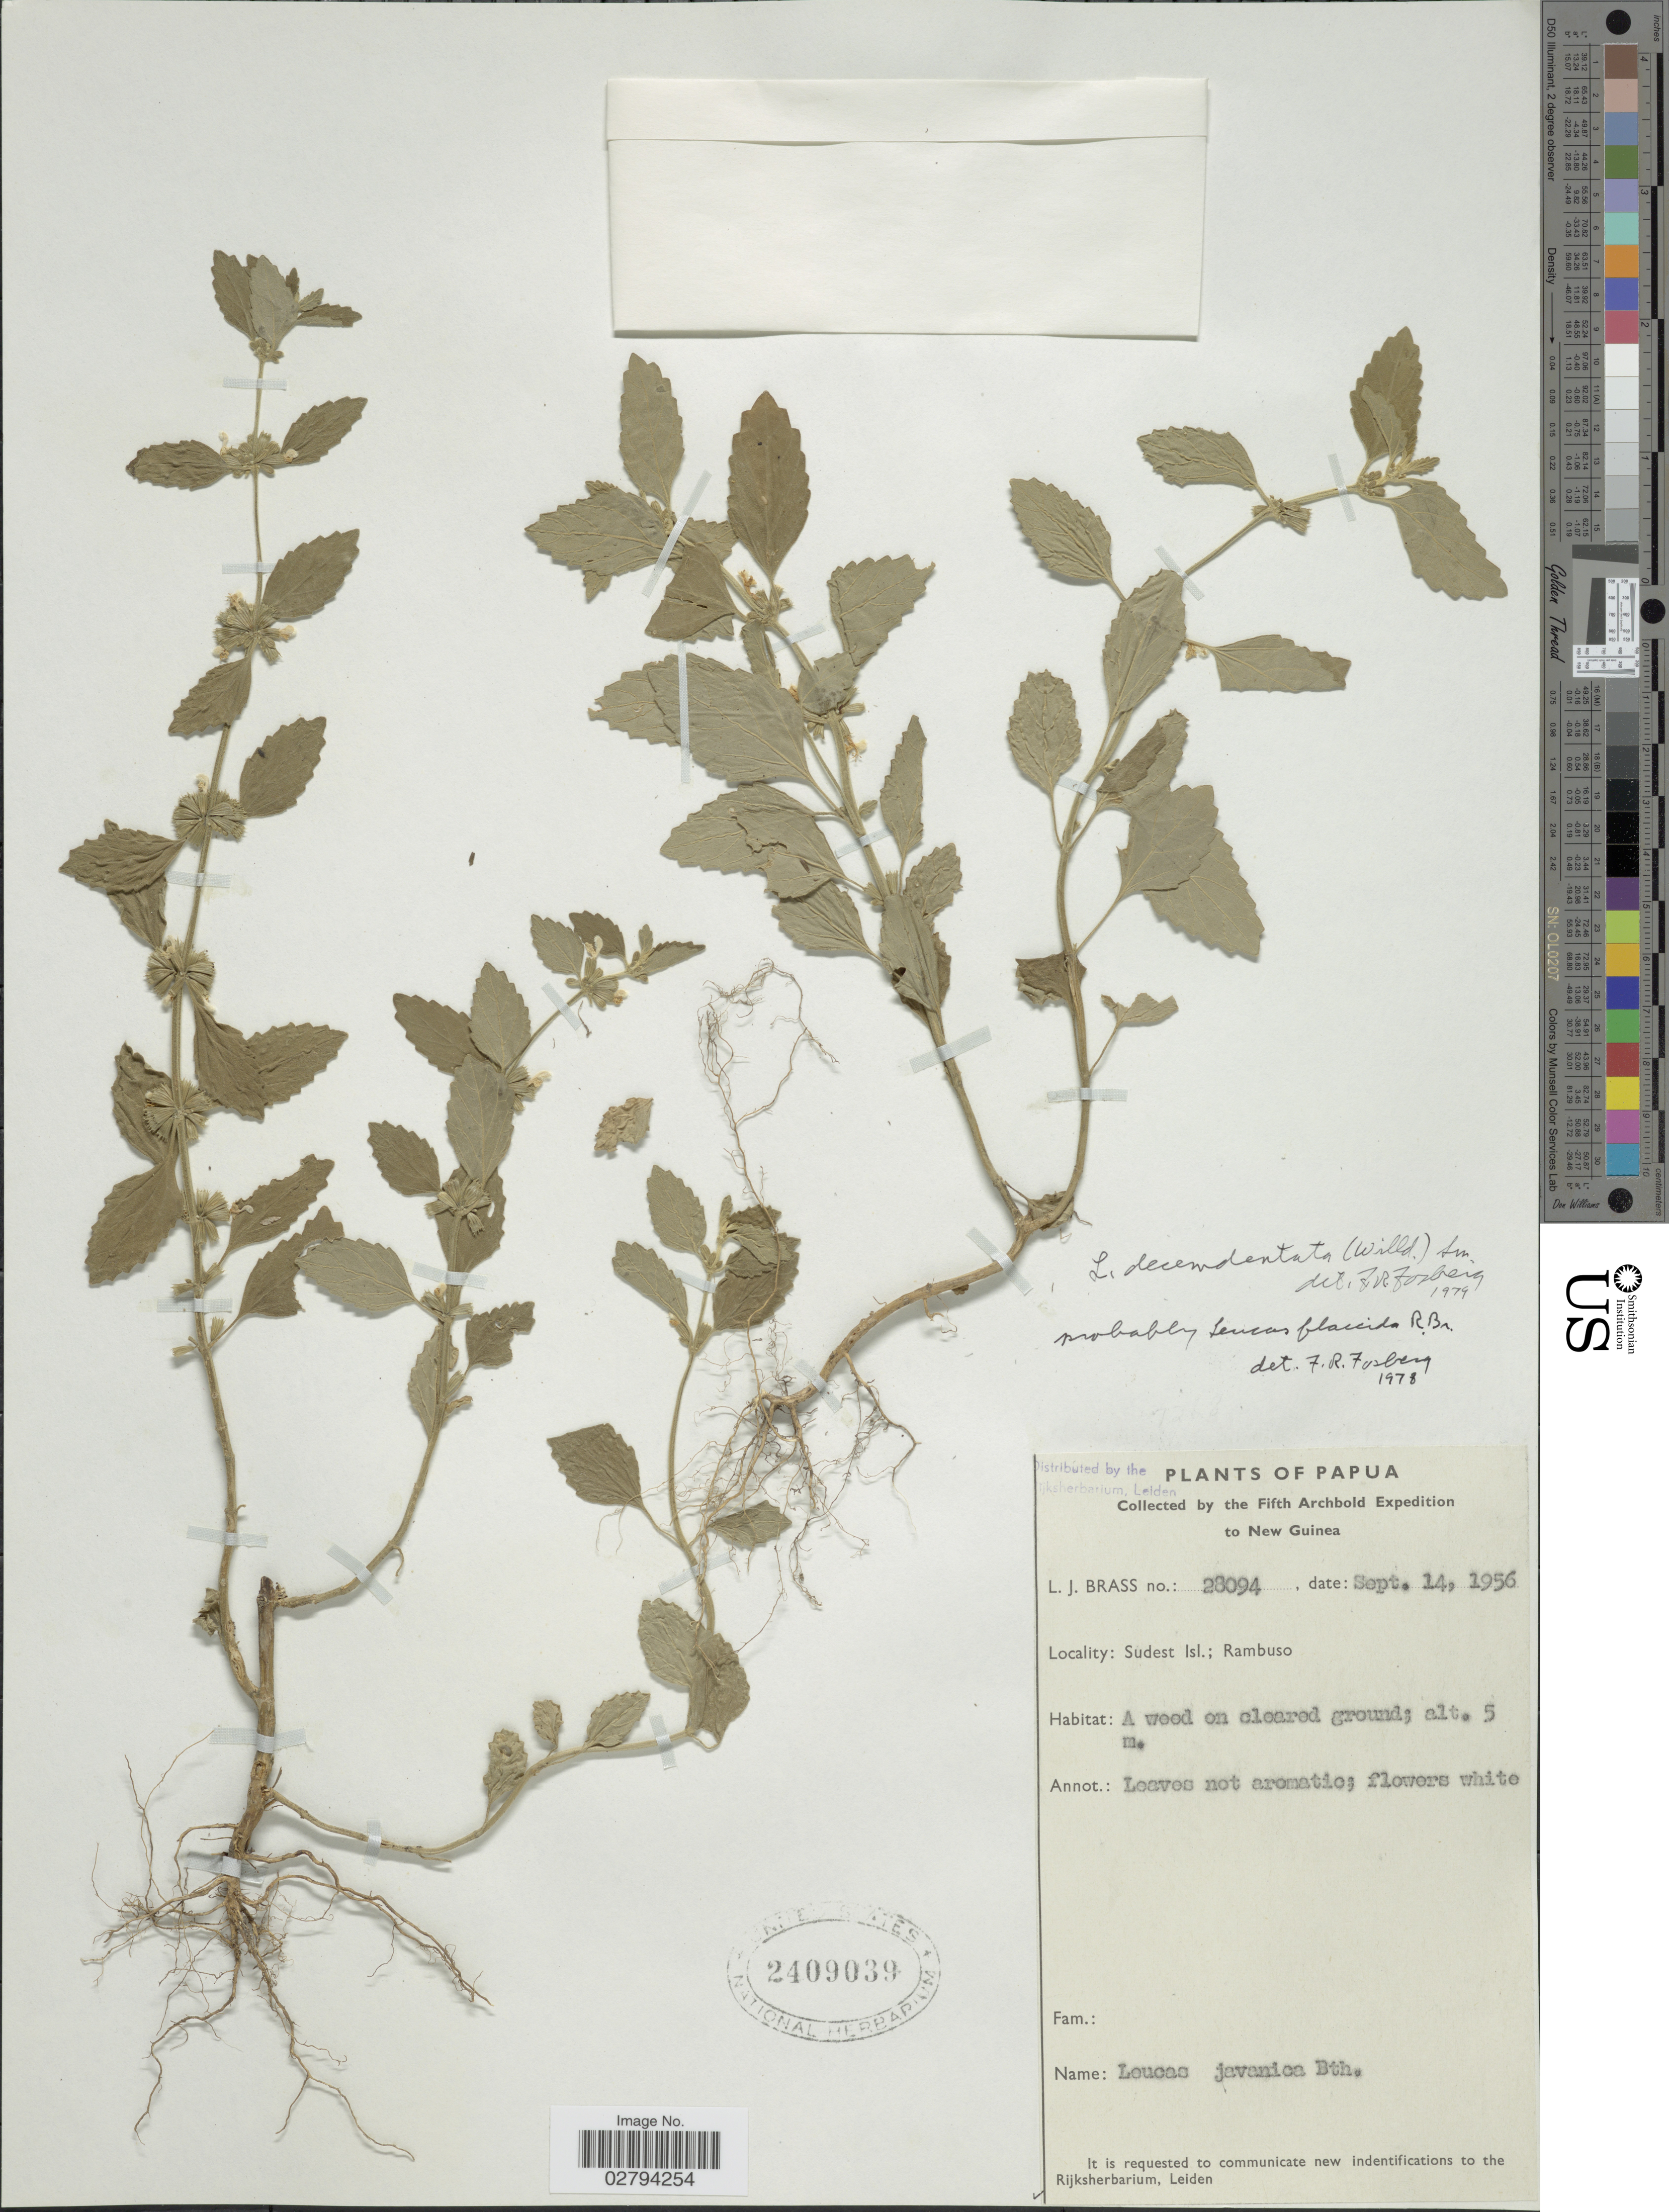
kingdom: Plantae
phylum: Tracheophyta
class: Magnoliopsida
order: Lamiales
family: Lamiaceae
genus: Leucas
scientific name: Leucas decemdentata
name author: (Willd.) Sm.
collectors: L. J. Brass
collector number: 28094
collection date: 1956-09-14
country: Papua New Guinea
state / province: Milne Bay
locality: Papua, Sudest Isl.; Rambuso. New Guinea.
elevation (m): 5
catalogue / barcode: US 2409039